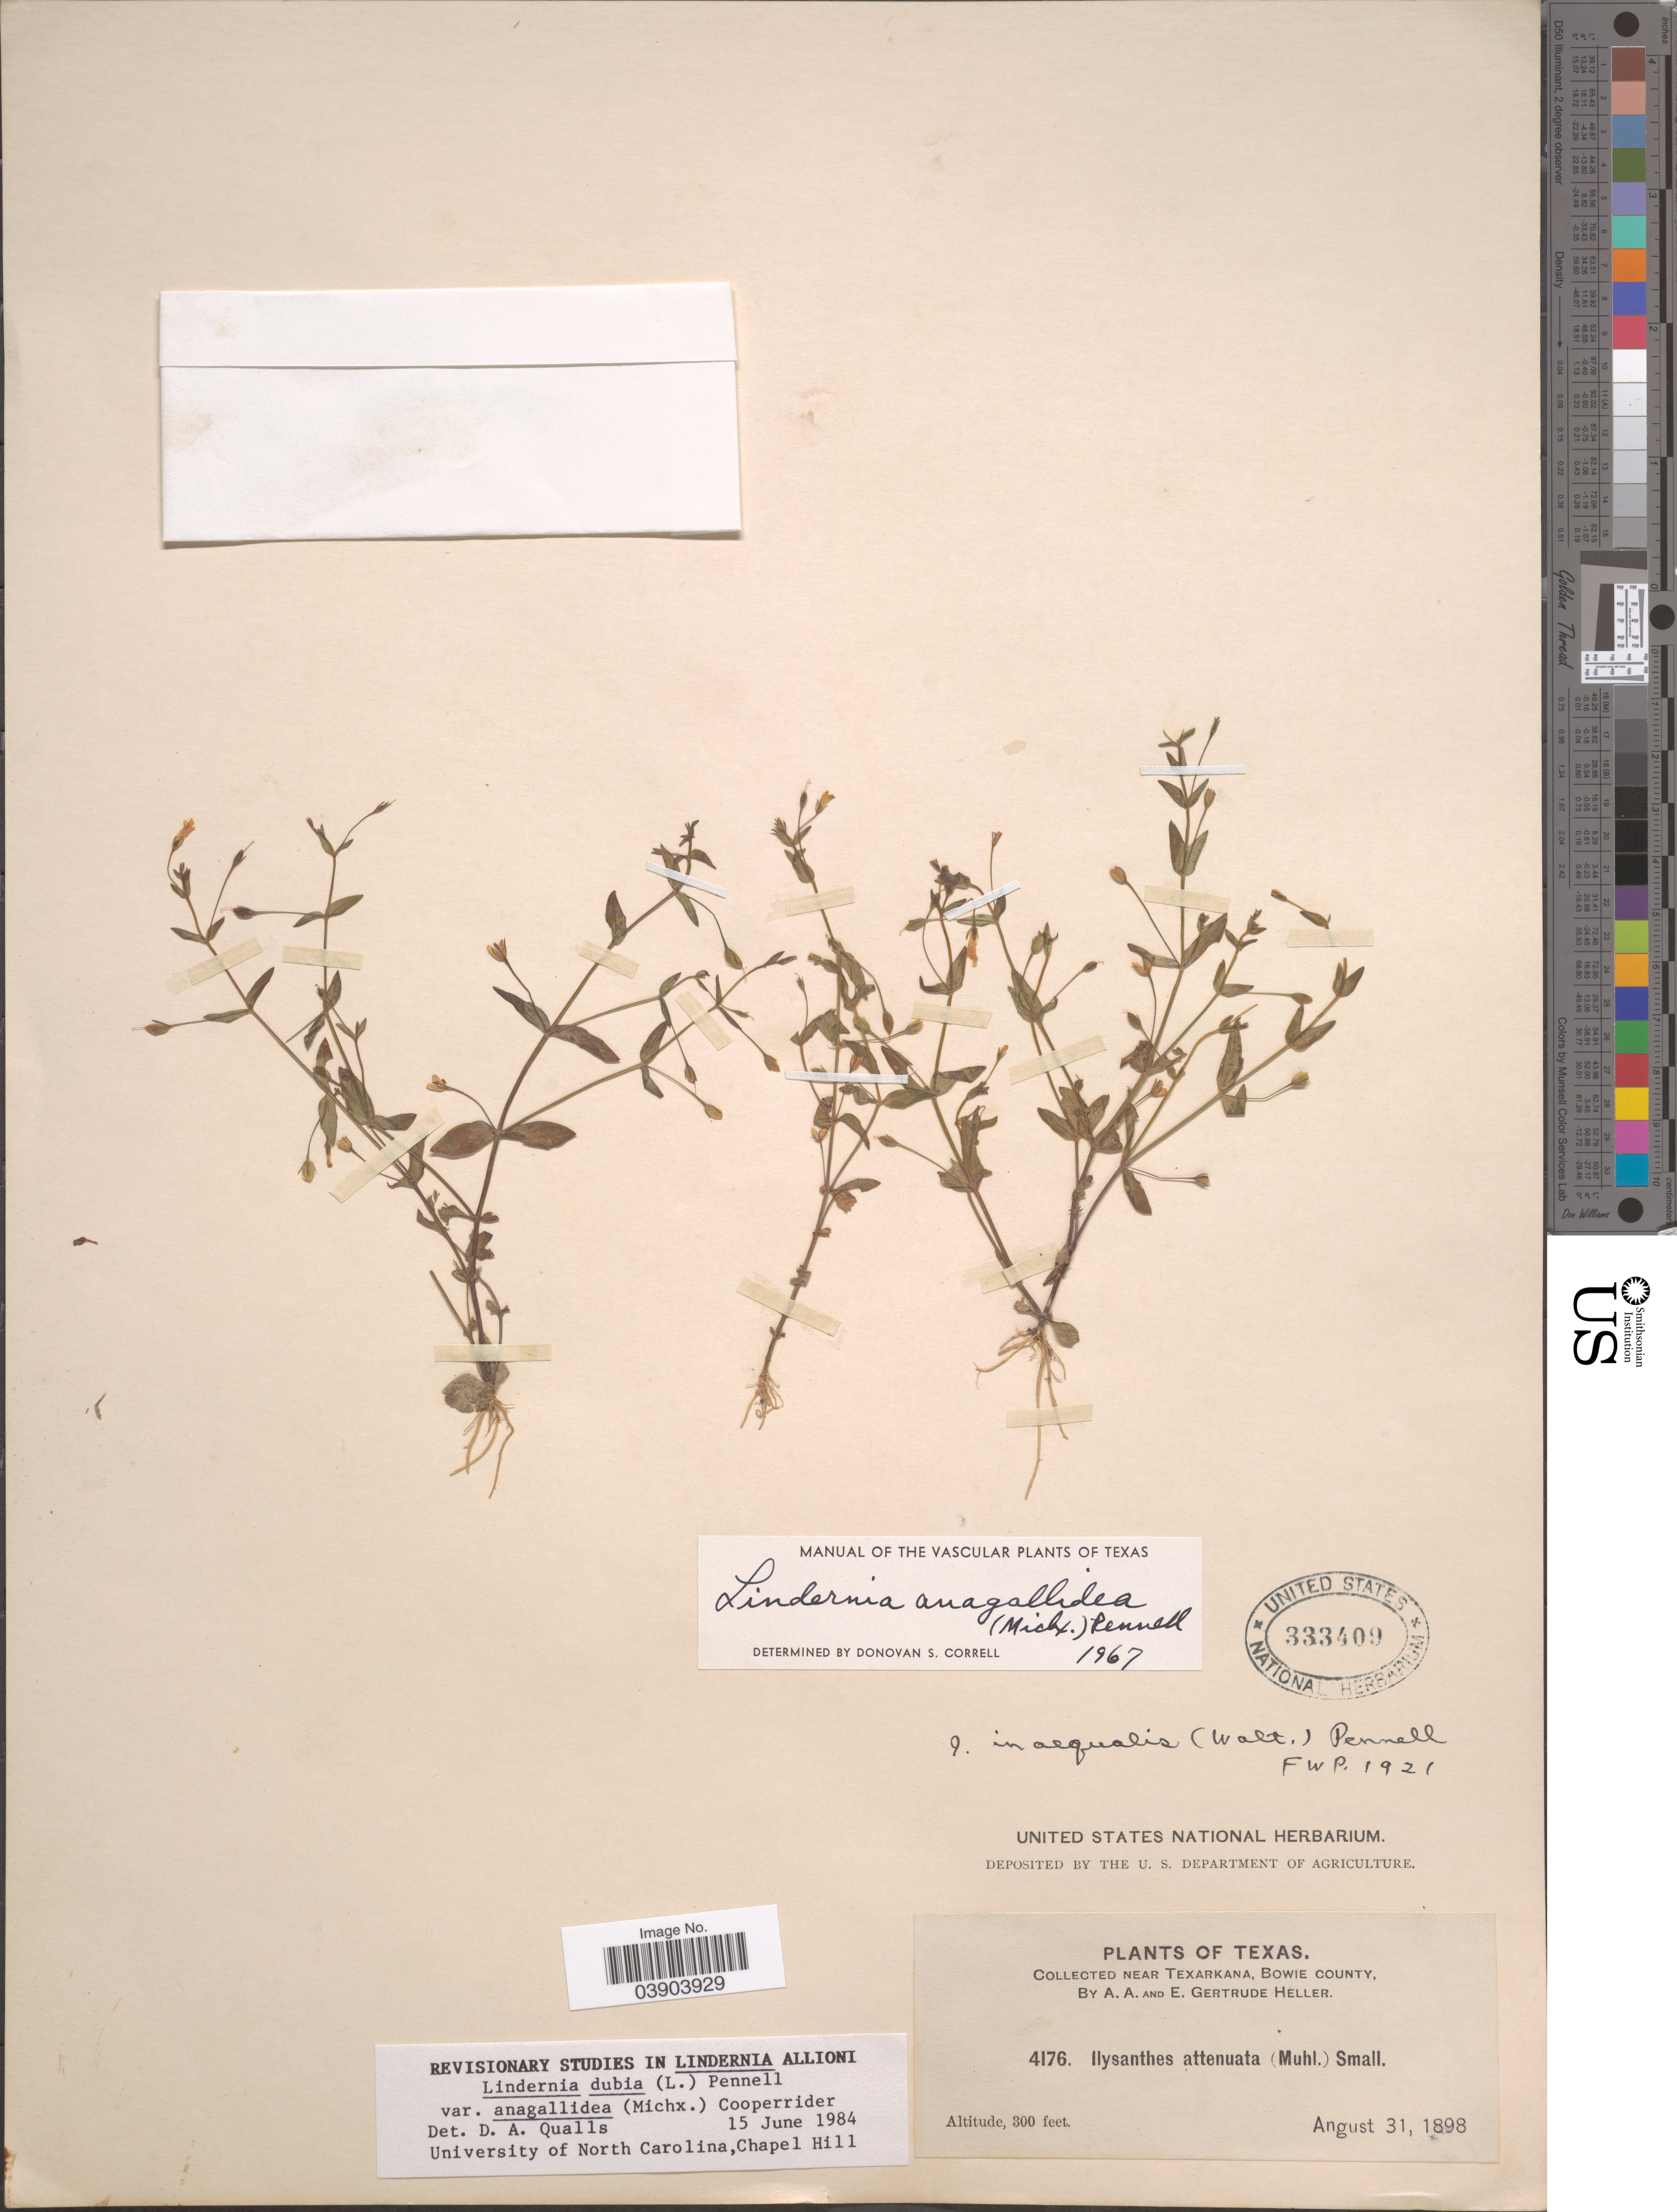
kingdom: Plantae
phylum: Tracheophyta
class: Magnoliopsida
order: Lamiales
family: Linderniaceae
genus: Lindernia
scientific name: Lindernia dubia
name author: (L.) Pennell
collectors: A. A. Heller & E. G. Heller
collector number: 4176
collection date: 1898-08-31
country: United States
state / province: Texas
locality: Near Texarkana, Bowie County.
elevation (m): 91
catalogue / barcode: US 333409